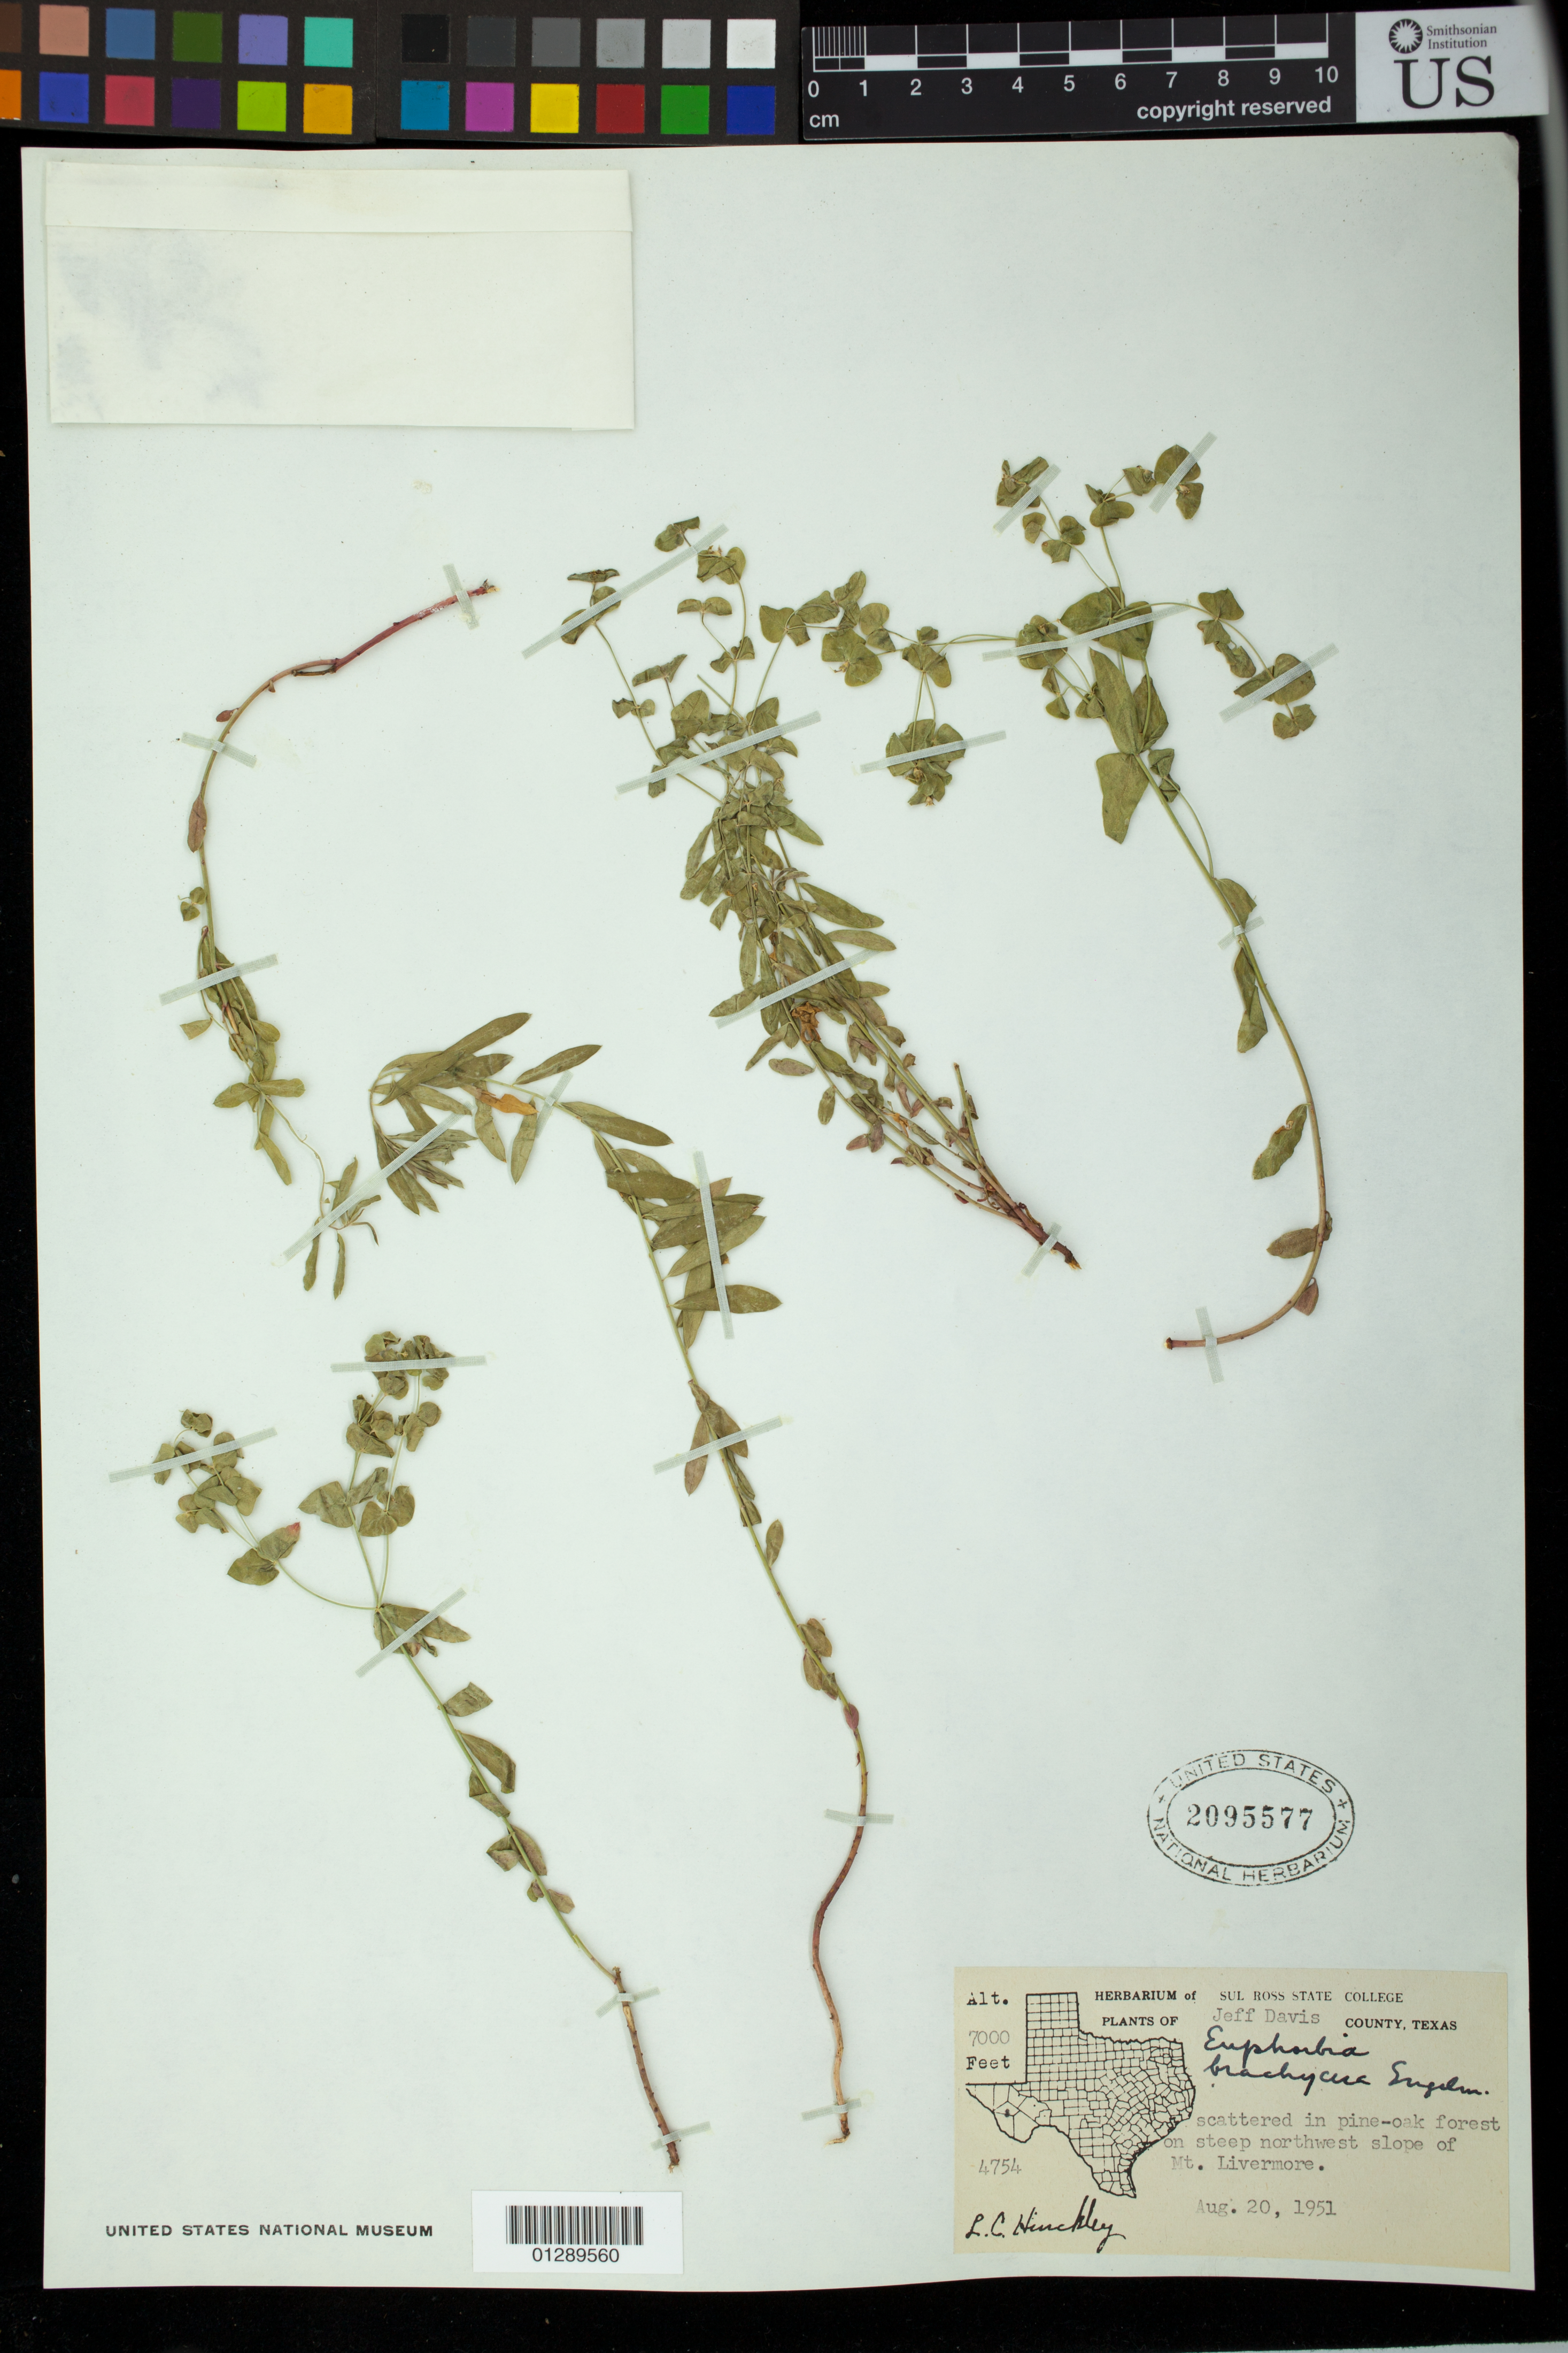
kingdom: Plantae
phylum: Tracheophyta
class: Magnoliopsida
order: Malpighiales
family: Euphorbiaceae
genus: Euphorbia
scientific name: Euphorbia brachycera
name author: Engelm. in Emory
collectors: L. Hinckley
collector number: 4754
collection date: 1951-08-20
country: United States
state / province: Texas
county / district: Jeff Davis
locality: northwest slope of Mt. Livermore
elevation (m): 2134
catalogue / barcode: US 2095577